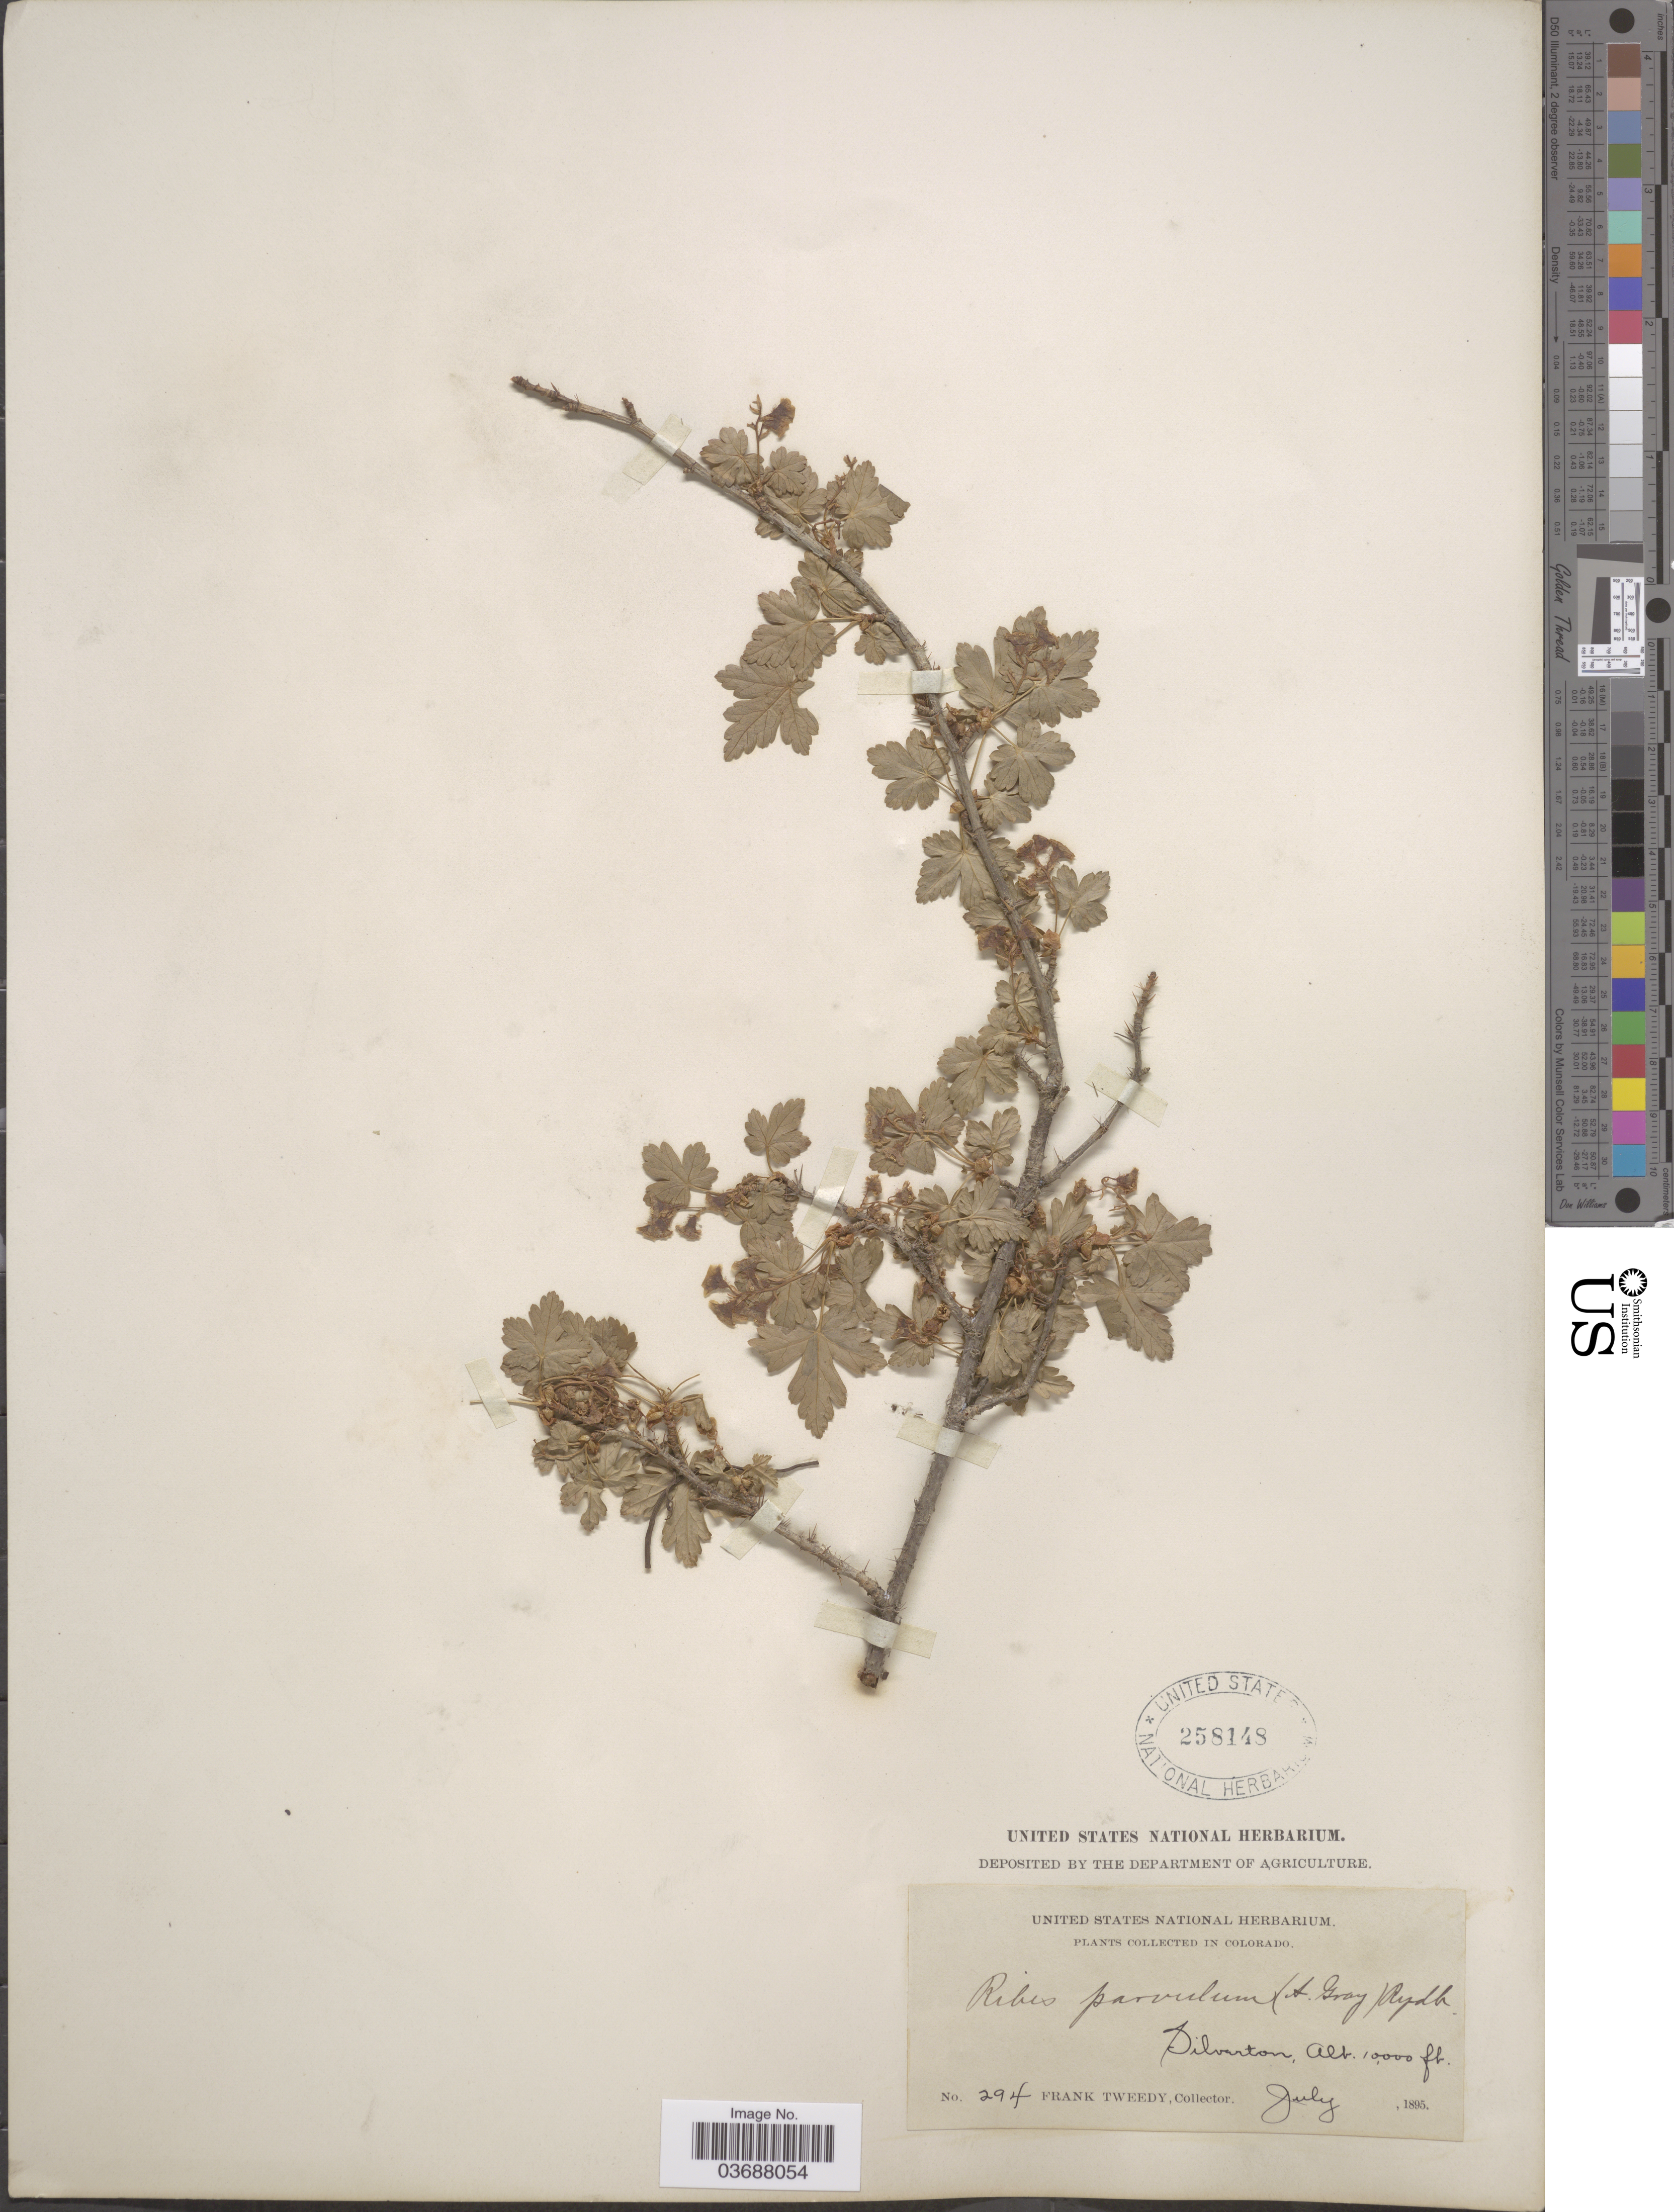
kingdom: Plantae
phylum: Tracheophyta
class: Magnoliopsida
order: Saxifragales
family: Grossulariaceae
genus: Ribes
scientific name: Ribes lacustre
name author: (Pers.) Poir.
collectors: F. Tweedy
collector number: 294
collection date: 1895-07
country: United States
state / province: Colorado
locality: Silverton.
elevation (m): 3048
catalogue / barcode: US 258148